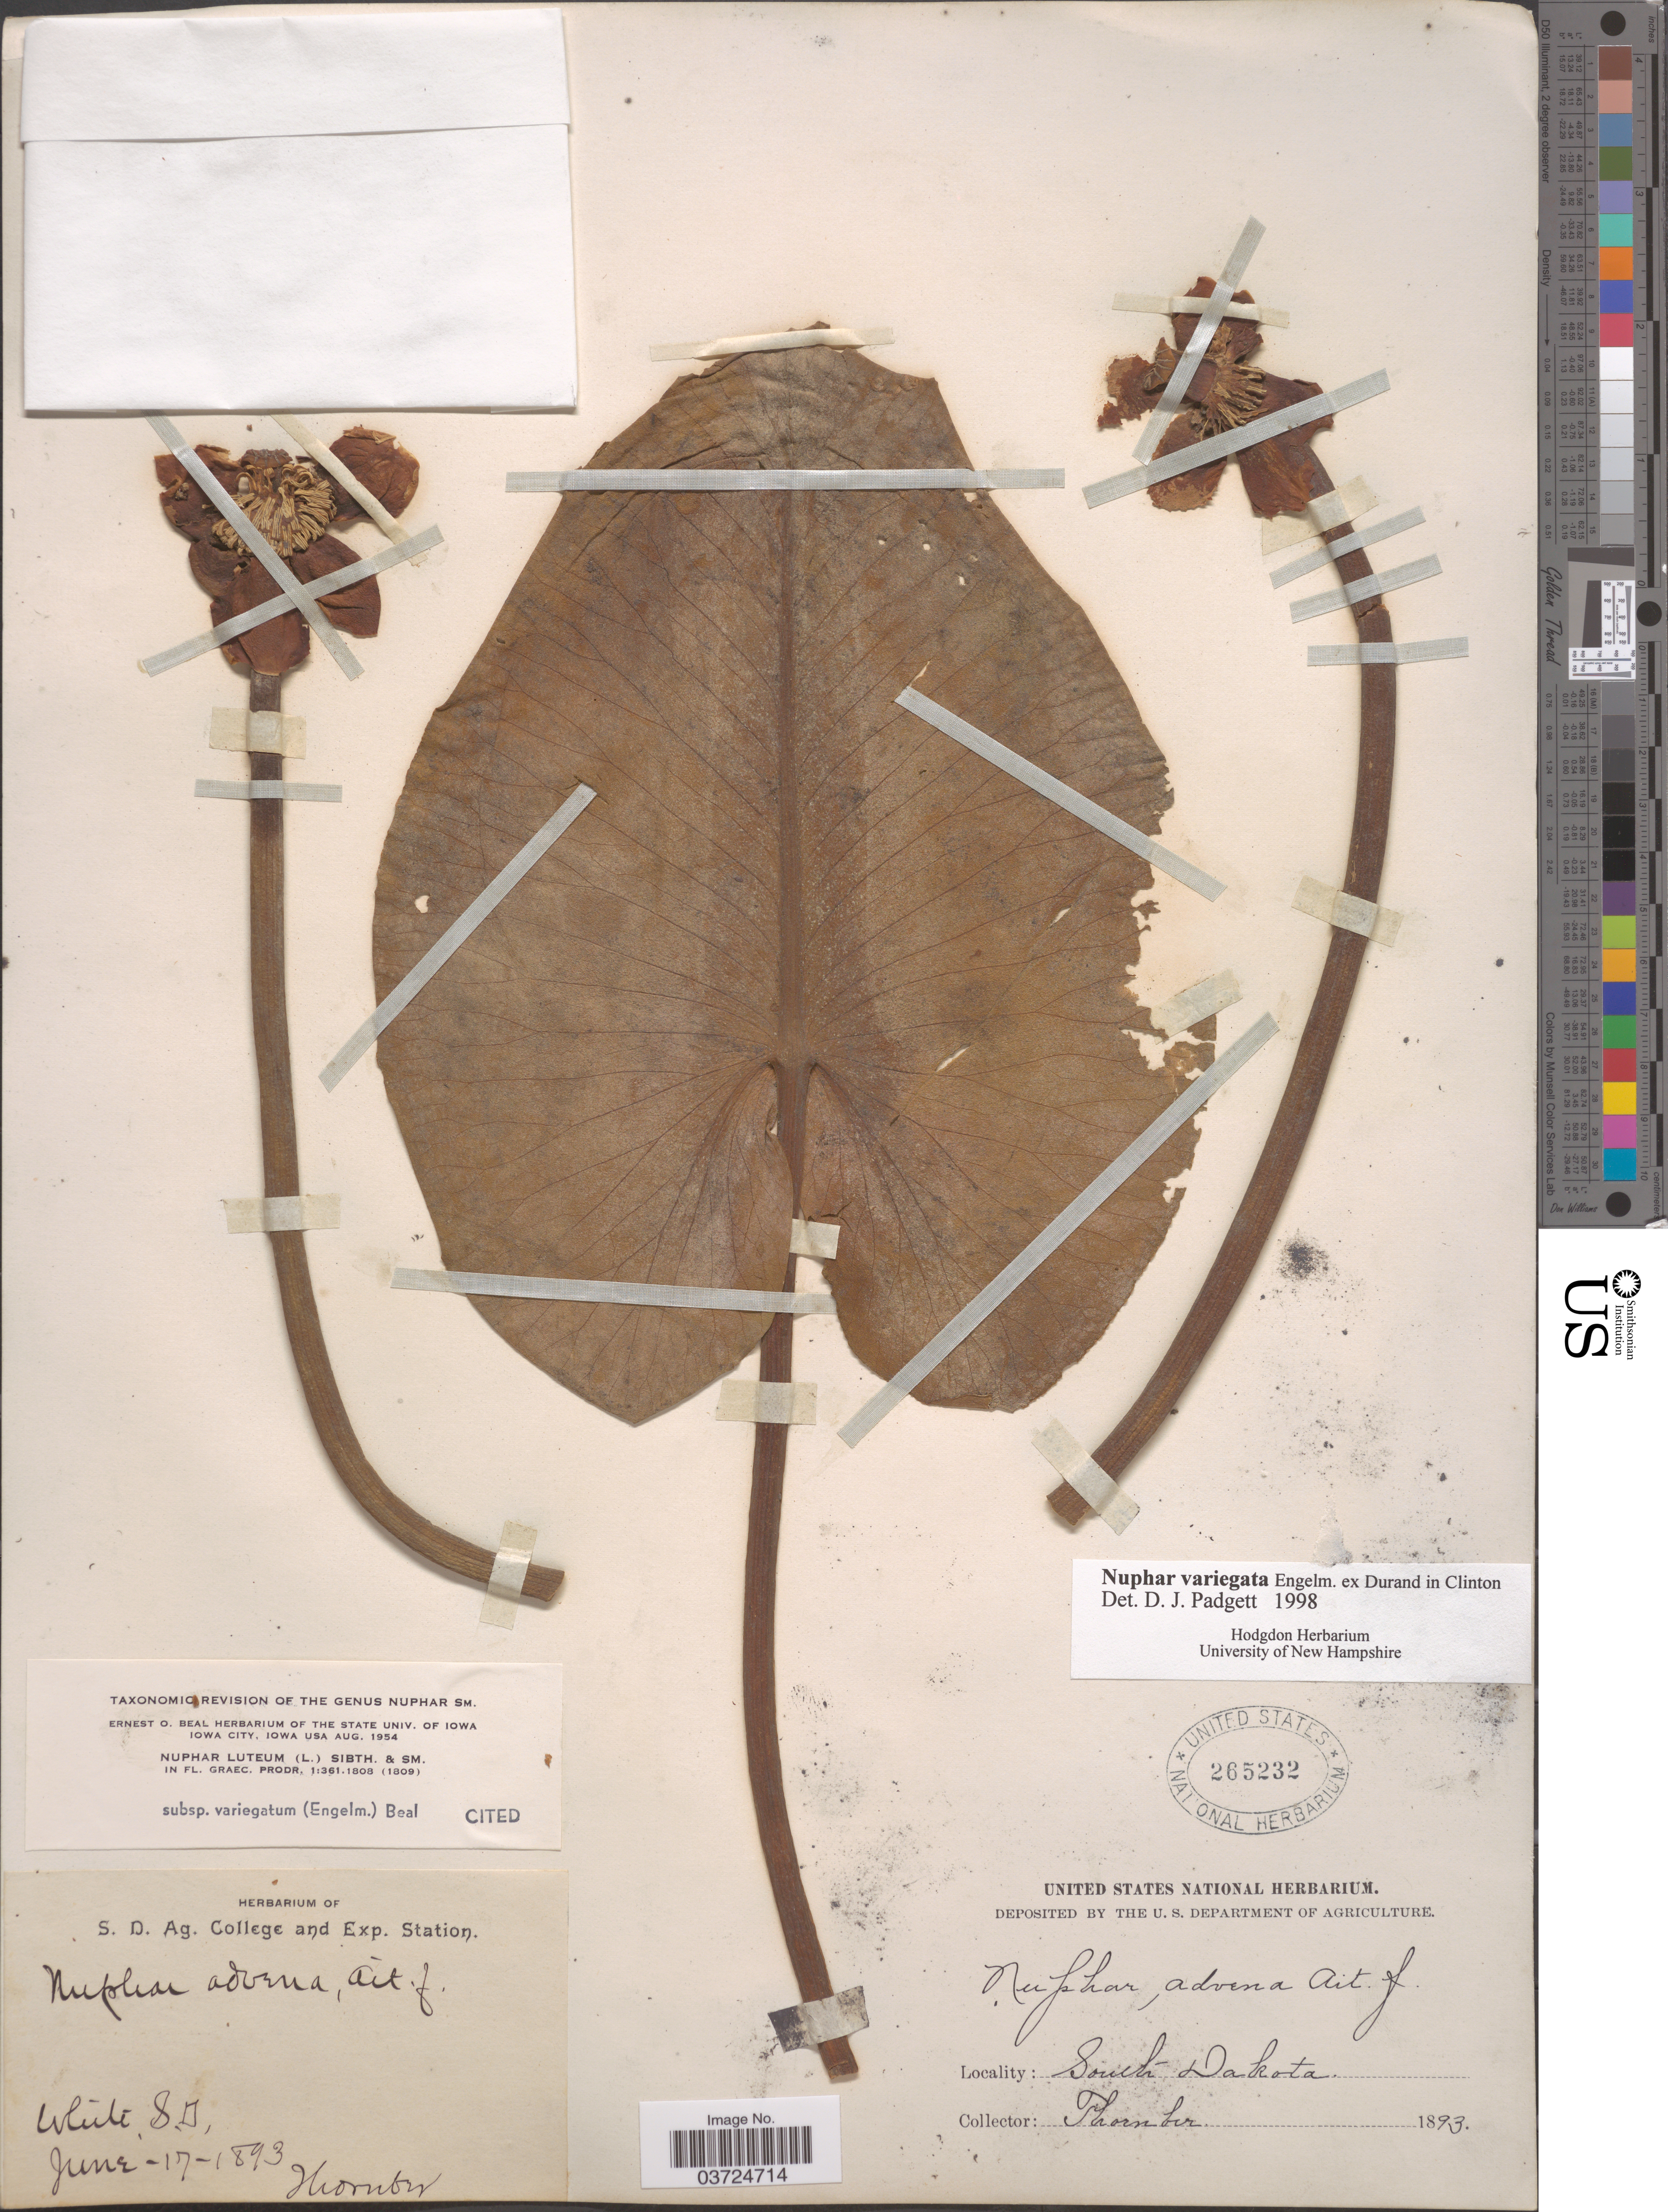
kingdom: Plantae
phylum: Tracheophyta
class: Magnoliopsida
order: Nymphaeales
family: Nymphaeaceae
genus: Nuphar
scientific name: Nuphar variegata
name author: Engelm. ex Durand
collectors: -. Thornber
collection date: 1893-06-17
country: United States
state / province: South Dakota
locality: White.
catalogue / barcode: US 265232